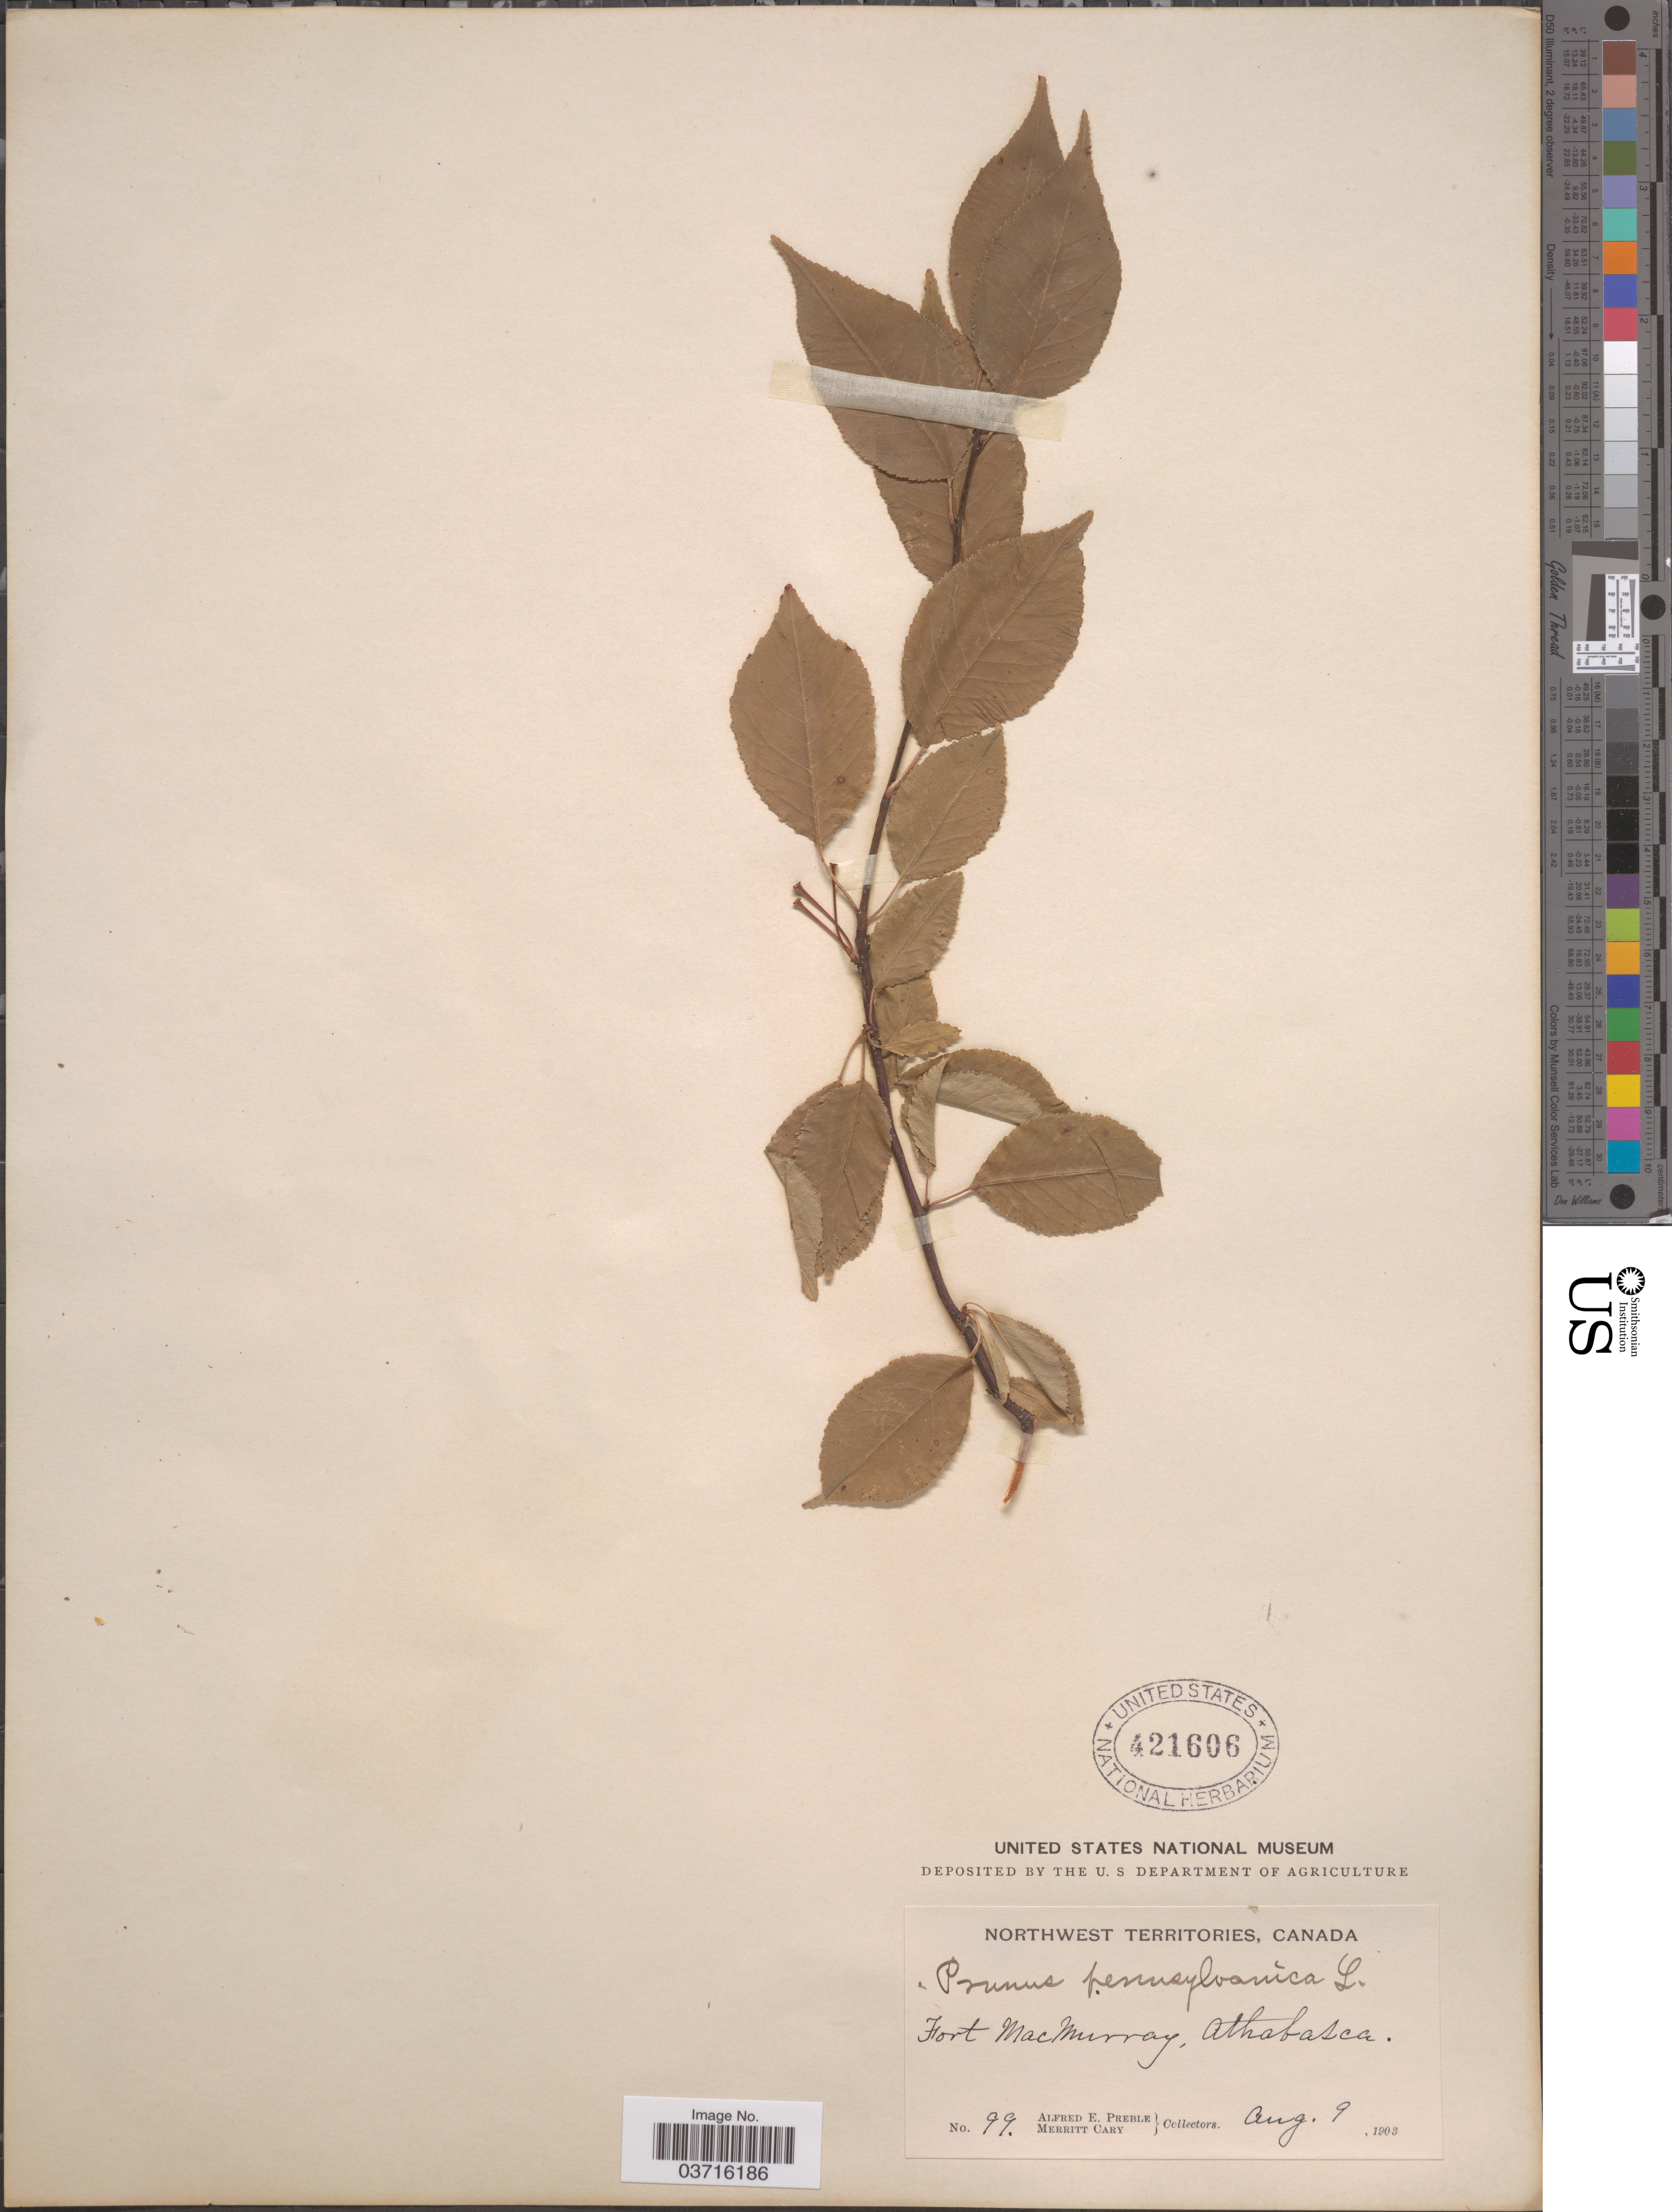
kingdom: Plantae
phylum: Tracheophyta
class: Magnoliopsida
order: Rosales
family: Rosaceae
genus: Prunus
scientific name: Prunus pensylvanica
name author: L. f.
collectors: A. Preble & M. Cary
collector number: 99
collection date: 1903-08-09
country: Canada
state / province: Northwest Territories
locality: Fort Macmurray, Athabasca.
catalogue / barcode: US 421606